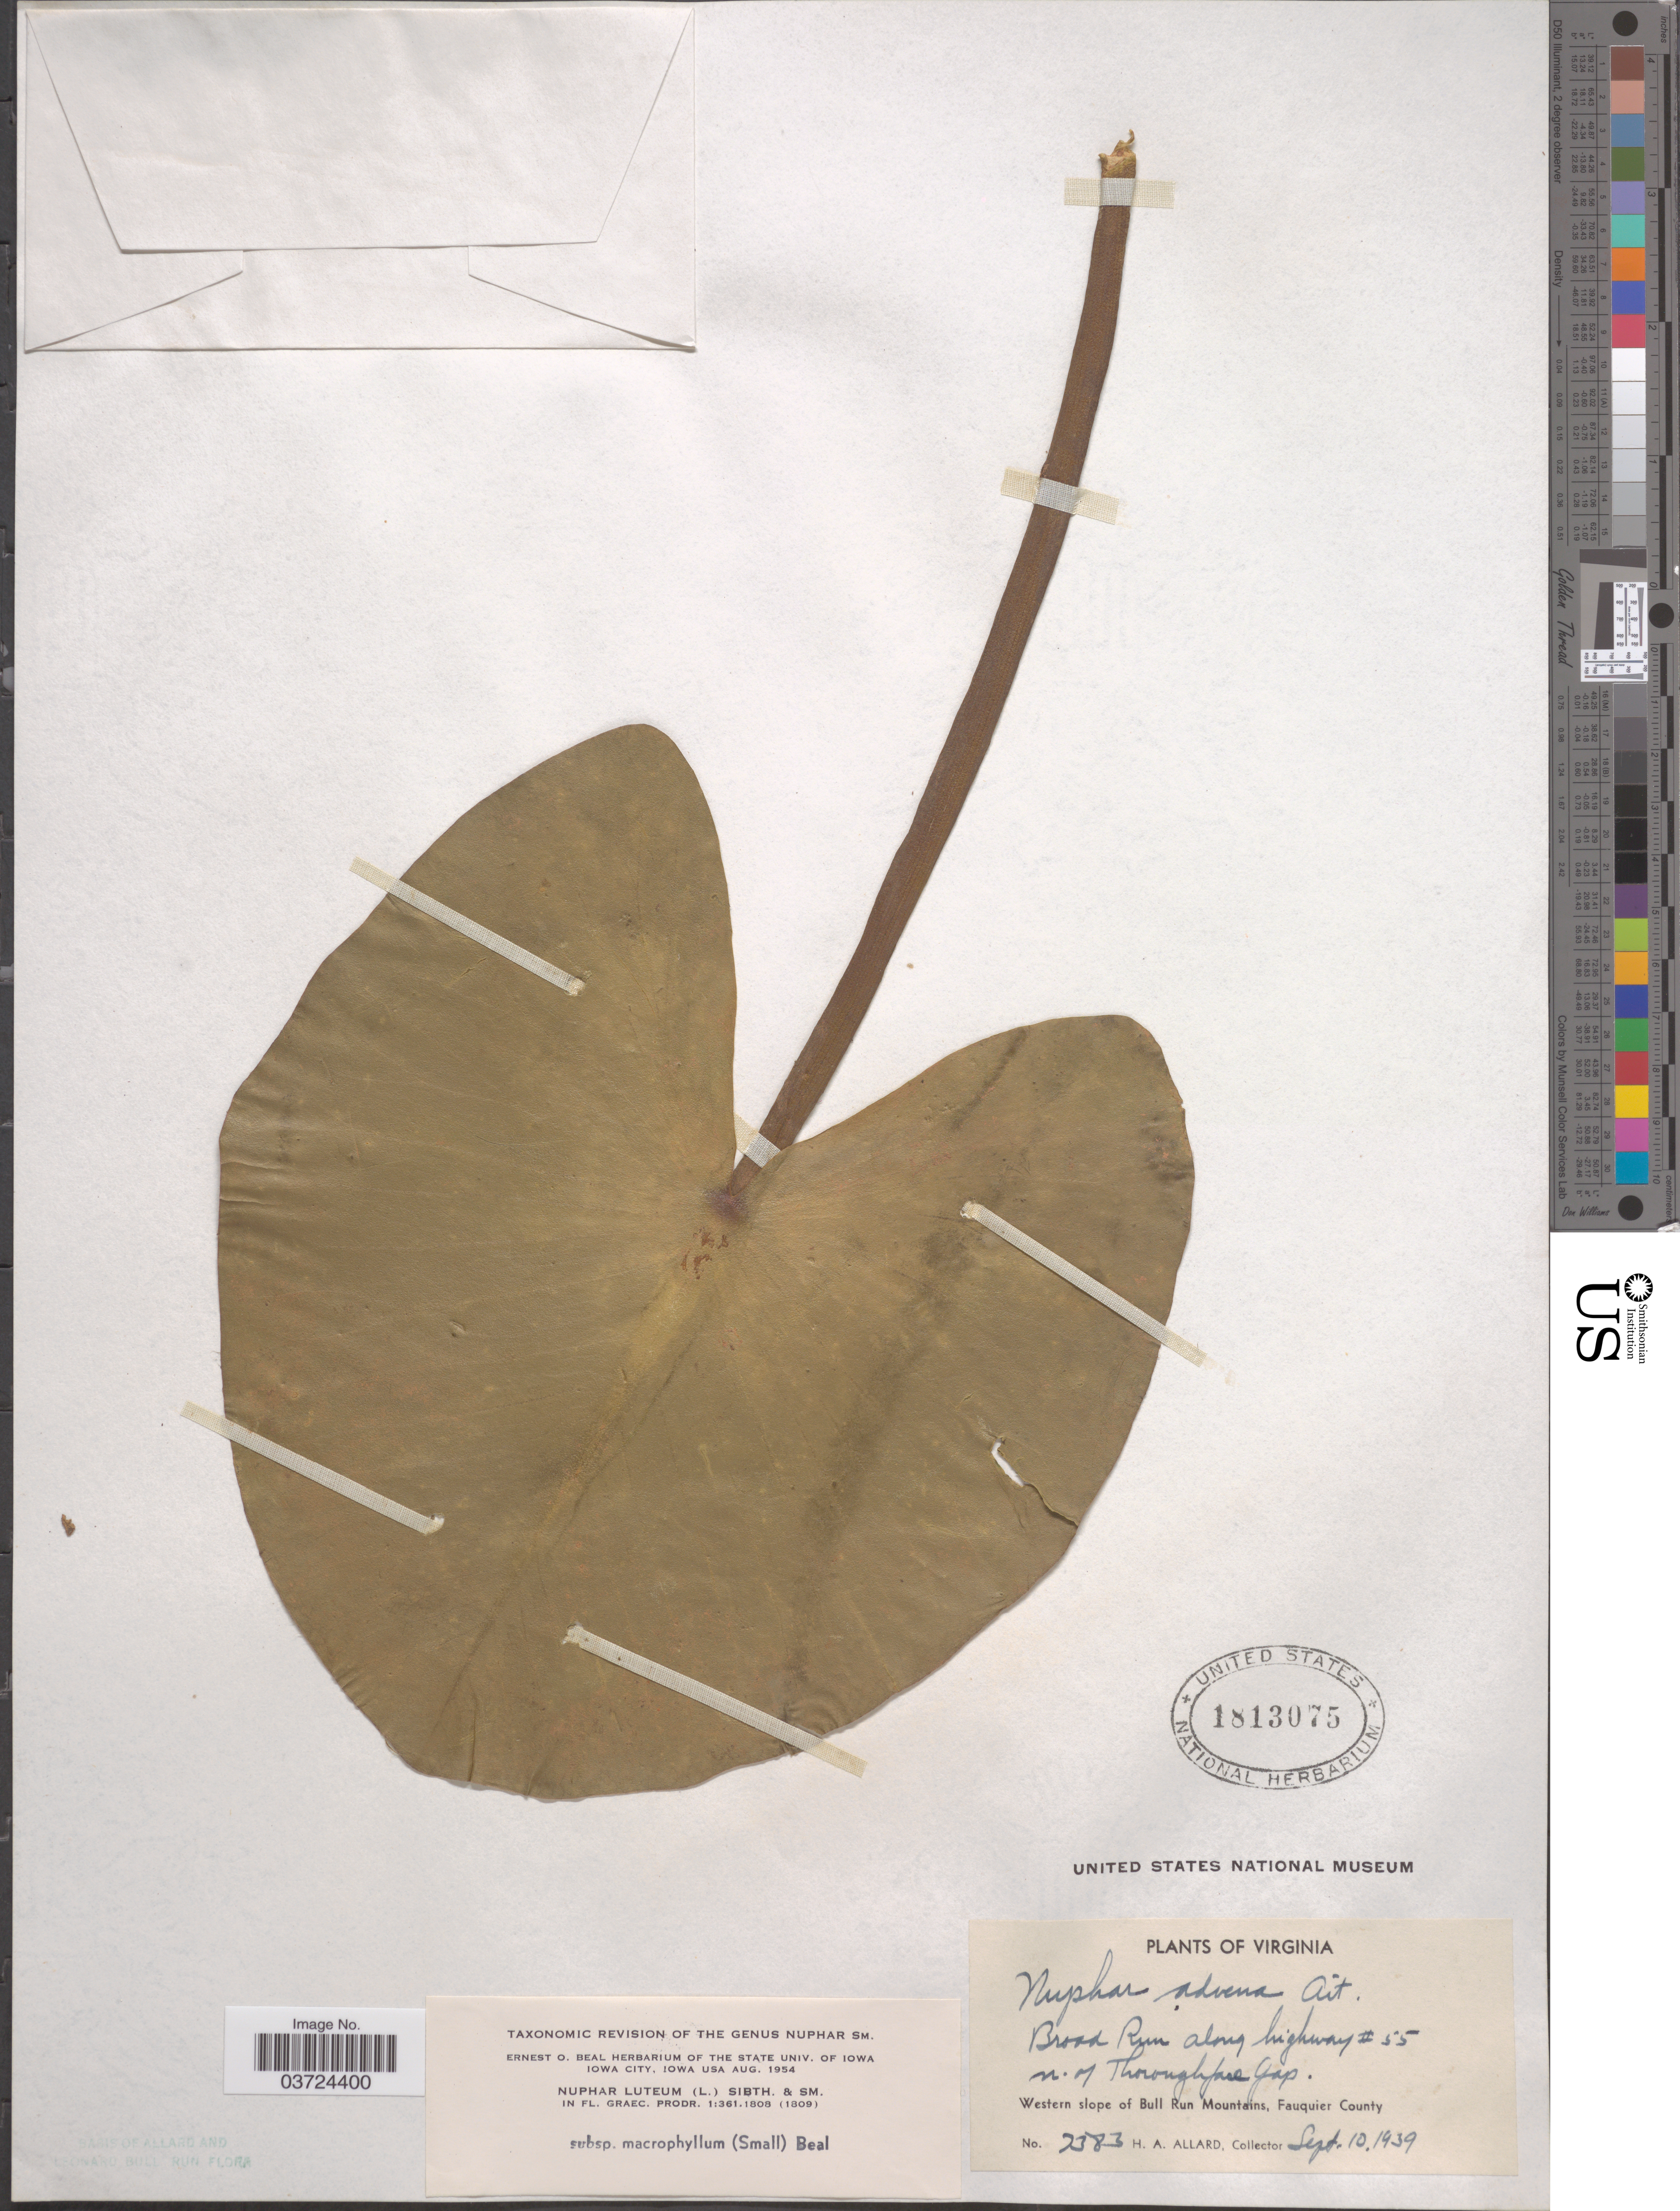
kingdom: Plantae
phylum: Tracheophyta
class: Magnoliopsida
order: Nymphaeales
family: Nymphaeaceae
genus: Nuphar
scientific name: Nuphar advena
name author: (Aiton) W.T. Aiton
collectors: H. A. Allard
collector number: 2383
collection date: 1939-09-10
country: United States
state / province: Virginia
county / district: Fauquier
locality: Broad Run along highway #55 n. of Thoroughface Gap. Western slope of Bull Run Mountains, Fauquier County.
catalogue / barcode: US 1813075